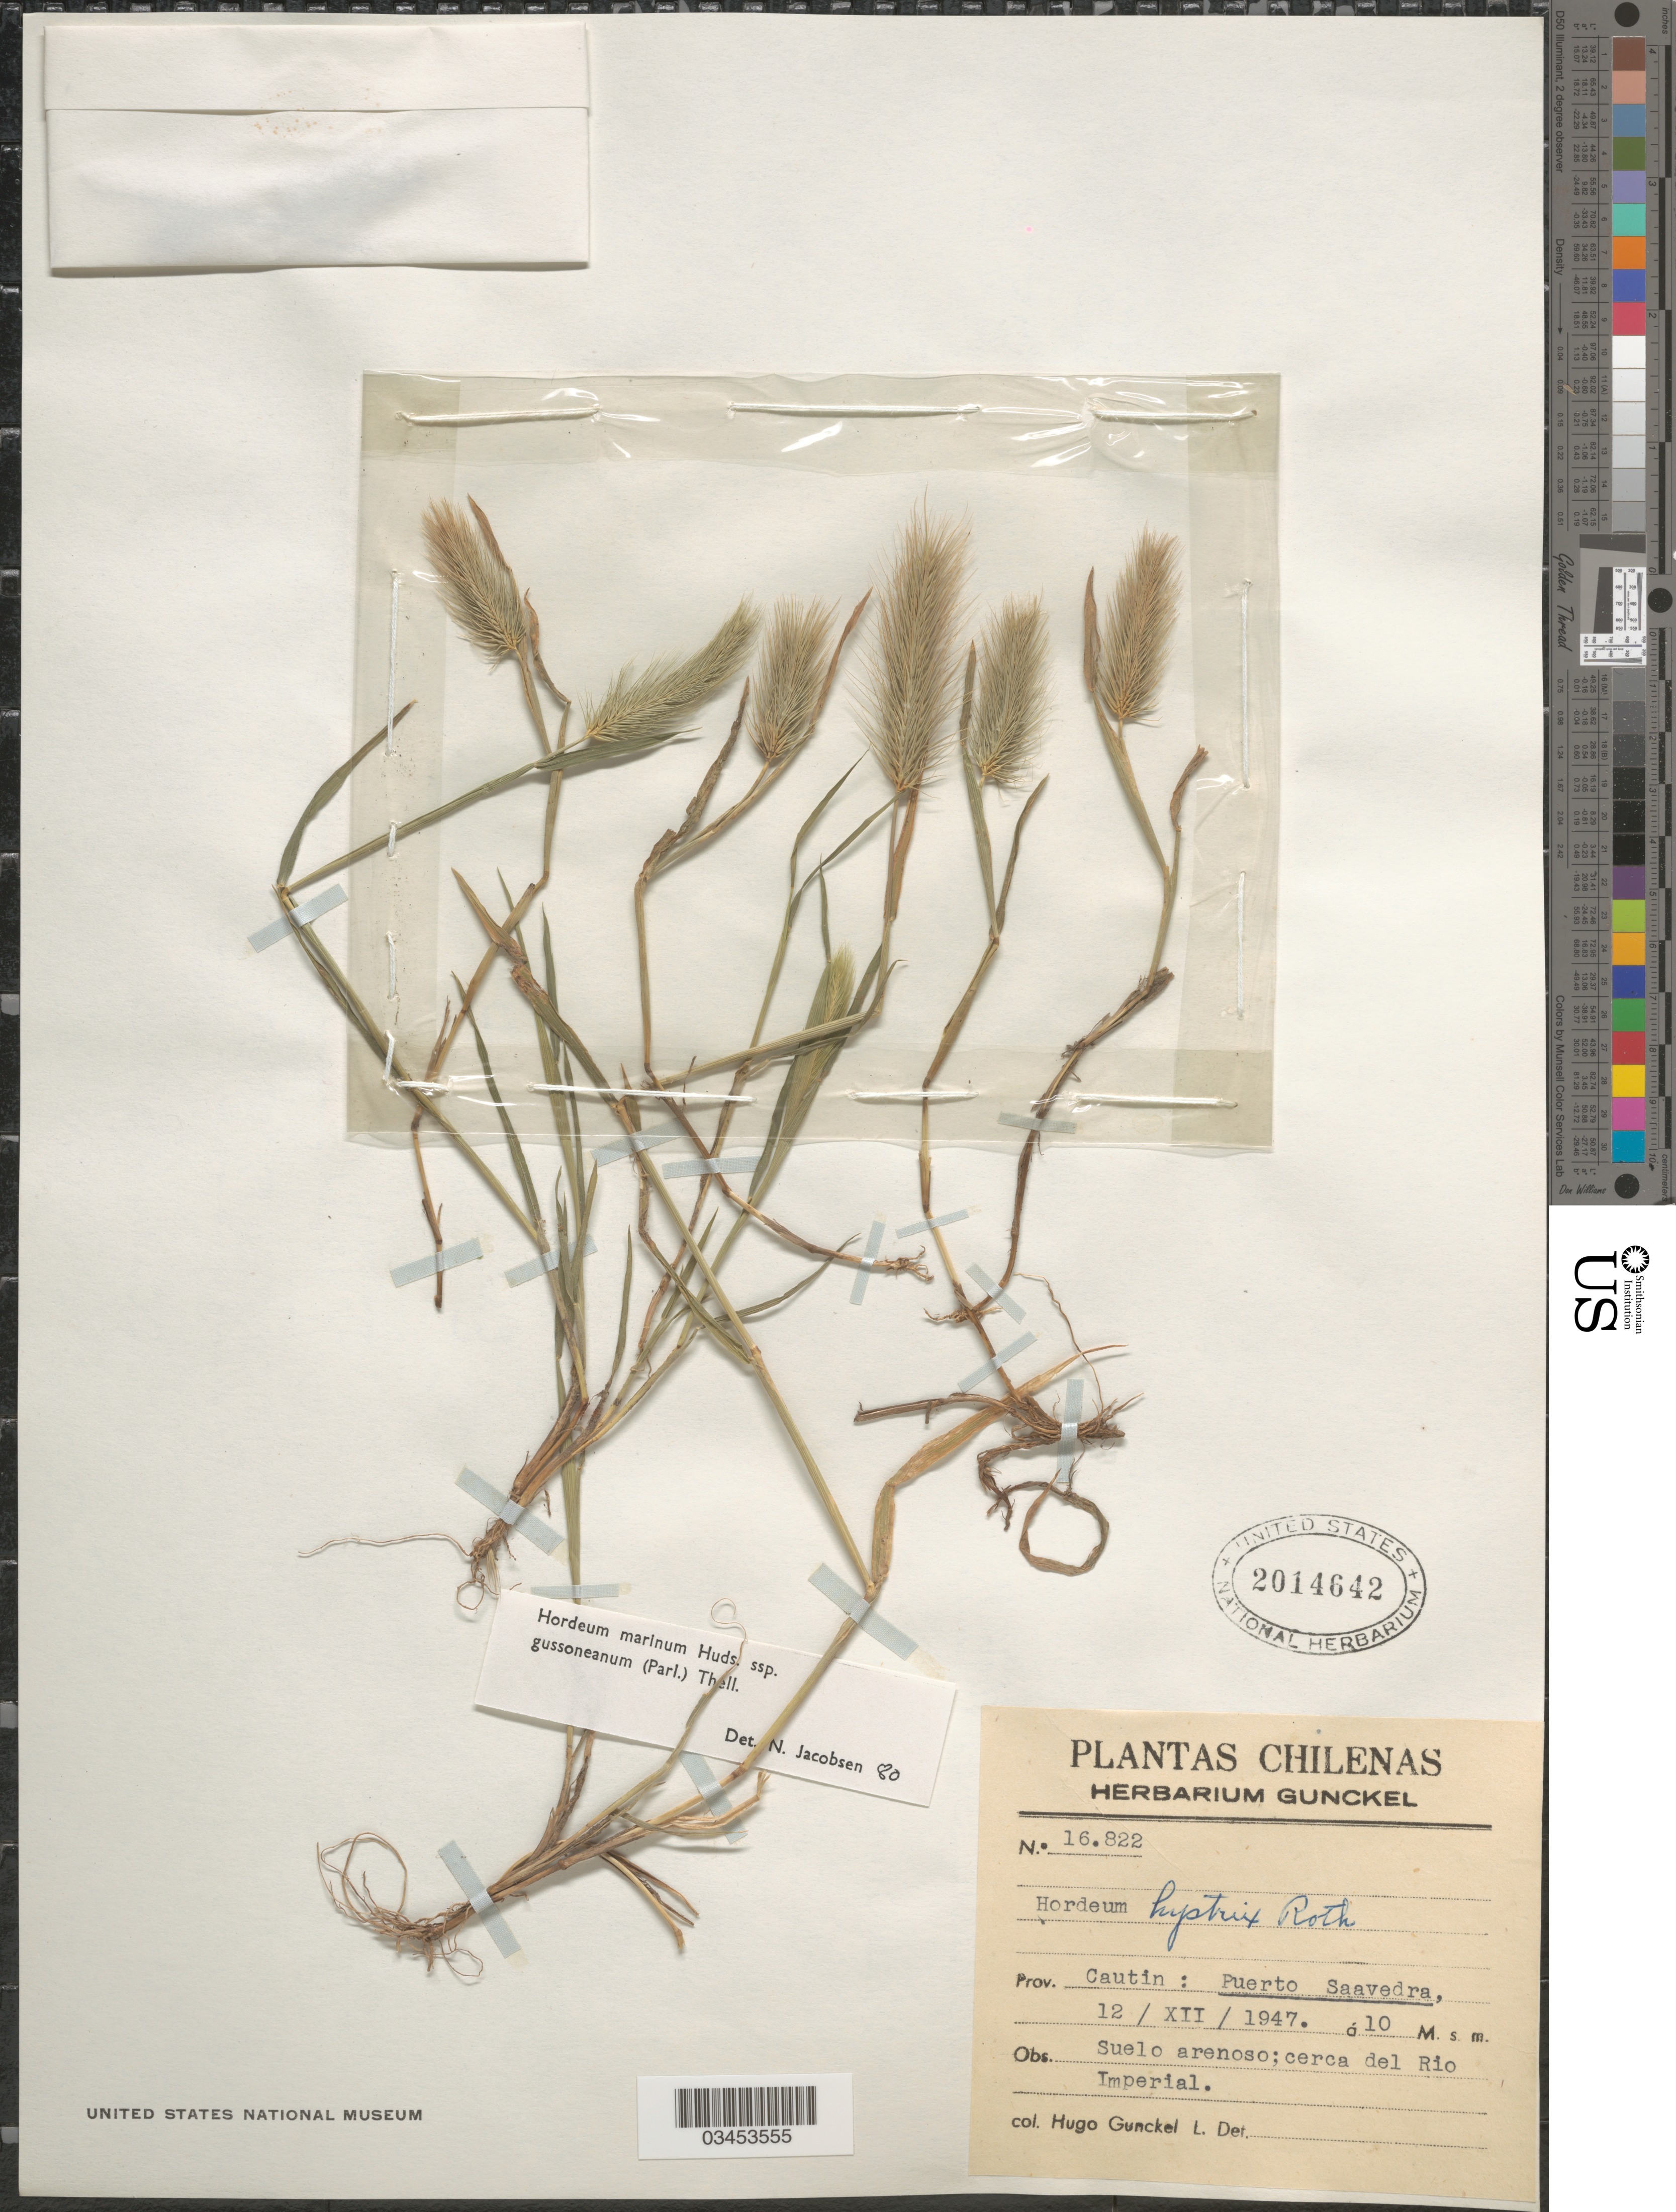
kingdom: Plantae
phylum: Tracheophyta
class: Liliopsida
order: Poales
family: Poaceae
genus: Hordeum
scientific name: Hordeum marinum subsp. gussoneanum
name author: (Parl.) Thell.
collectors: H. Gunckel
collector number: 16822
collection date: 1947-12-12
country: Chile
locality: Prov. Cautin : Puerto Saavedra. Suelo arenoso;cerca del Rio Imperial.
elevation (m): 10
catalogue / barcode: US 2014642